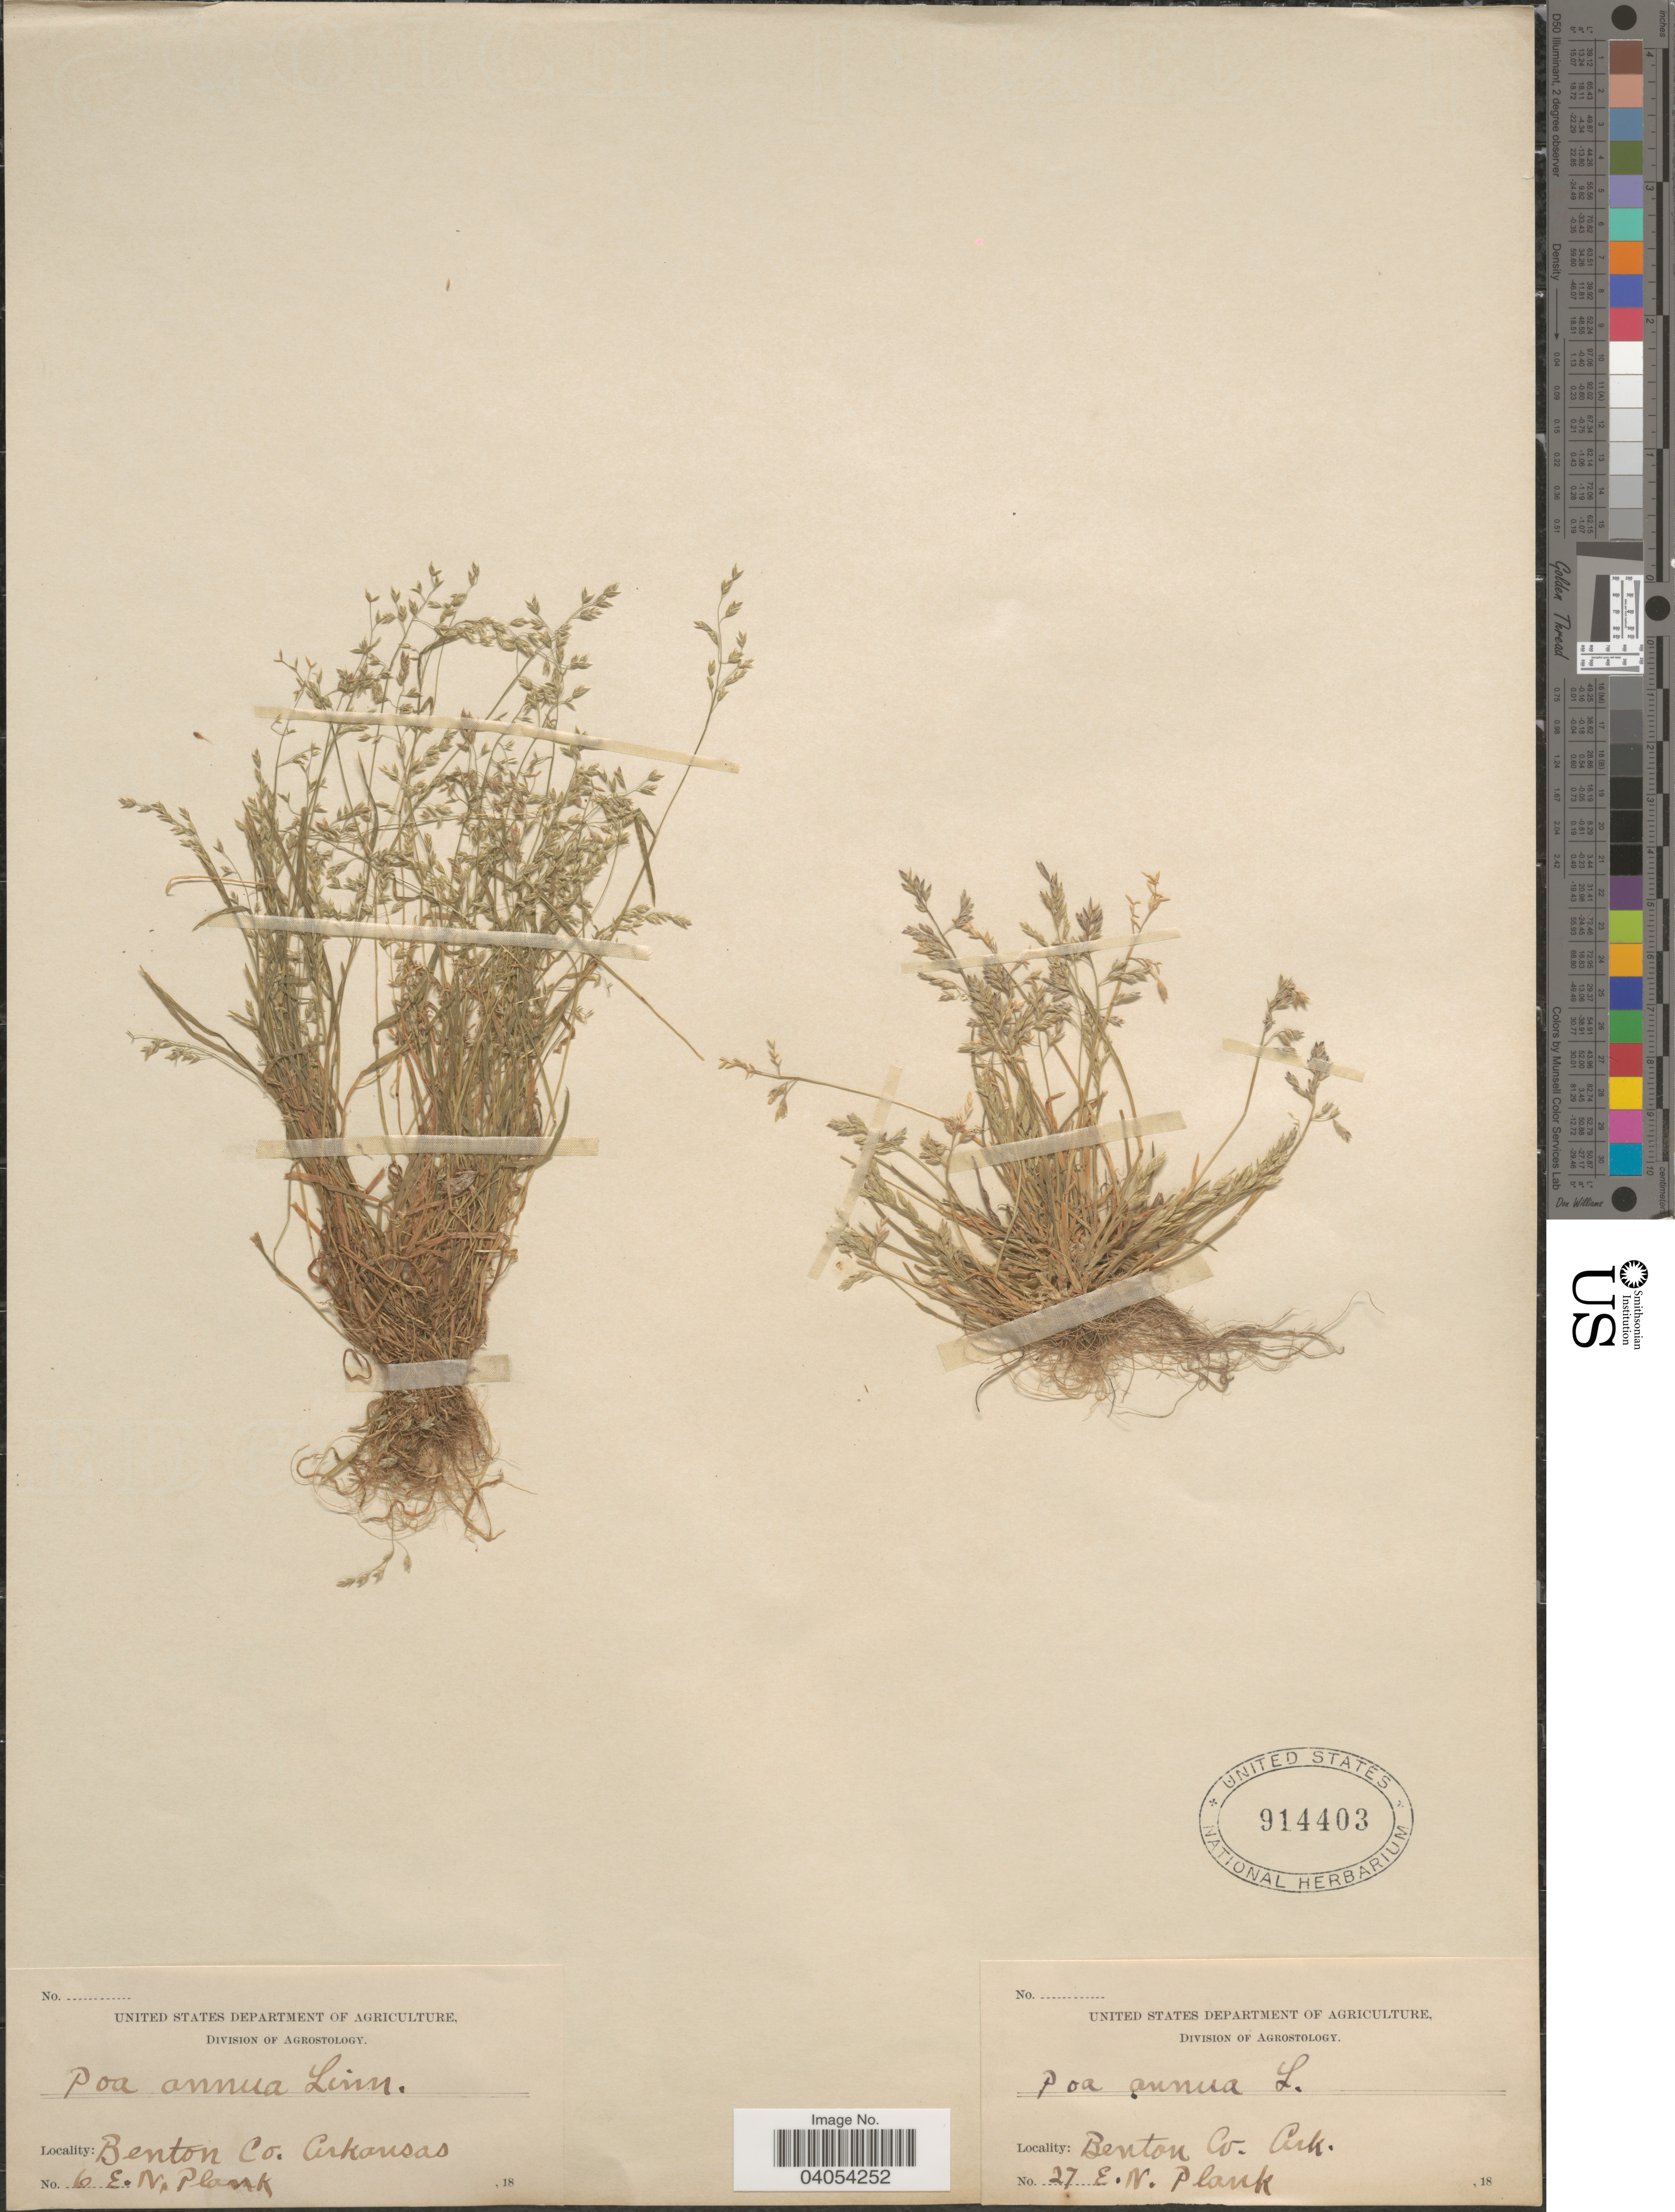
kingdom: Plantae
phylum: Tracheophyta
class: Liliopsida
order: Poales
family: Poaceae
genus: Poa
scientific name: Poa annua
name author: L.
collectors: E. Plank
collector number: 6/27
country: United States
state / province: Arkansas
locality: Benton Co.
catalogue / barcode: US 914403